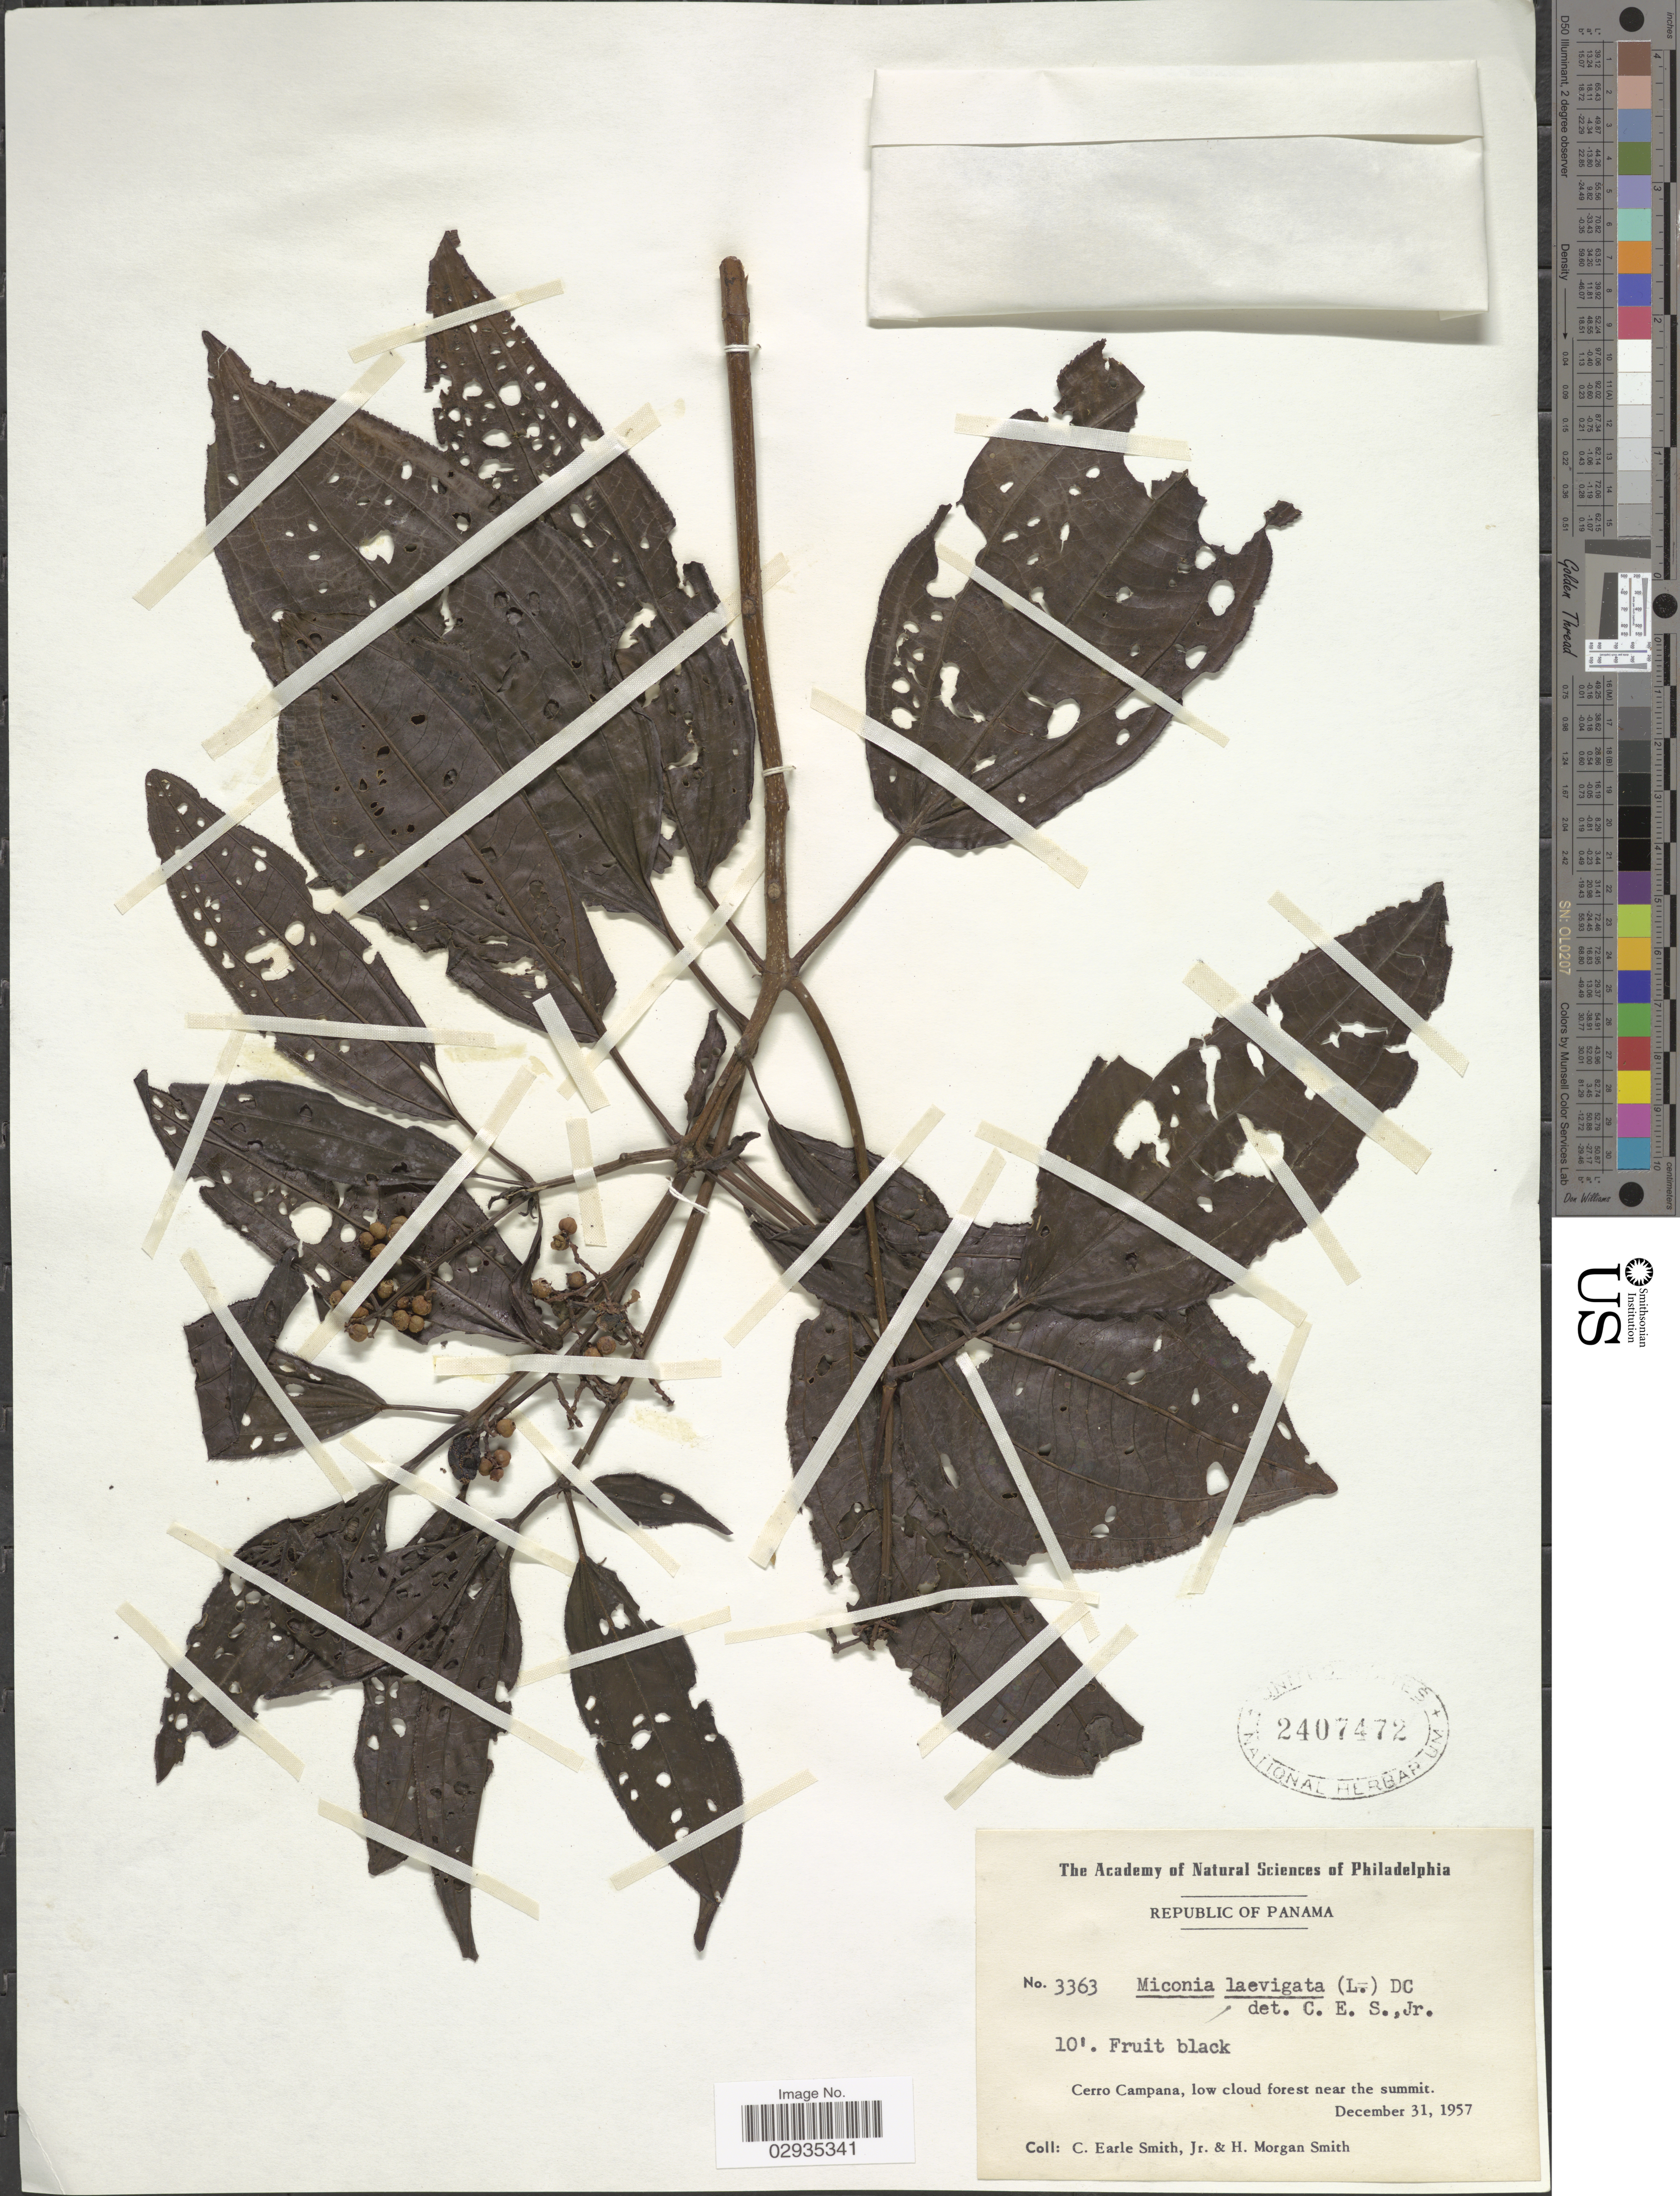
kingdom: Plantae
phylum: Tracheophyta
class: Magnoliopsida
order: Myrtales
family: Melastomataceae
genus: Miconia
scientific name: Miconia oinochrophylla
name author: Donn. Sm.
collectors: C. E. Smith Jr. & H. M. Smith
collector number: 3363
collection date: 1957-12-31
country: Panama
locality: Republic of Panama, Cerro Campana, low cloud forest near the summit.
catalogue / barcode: US 2407472